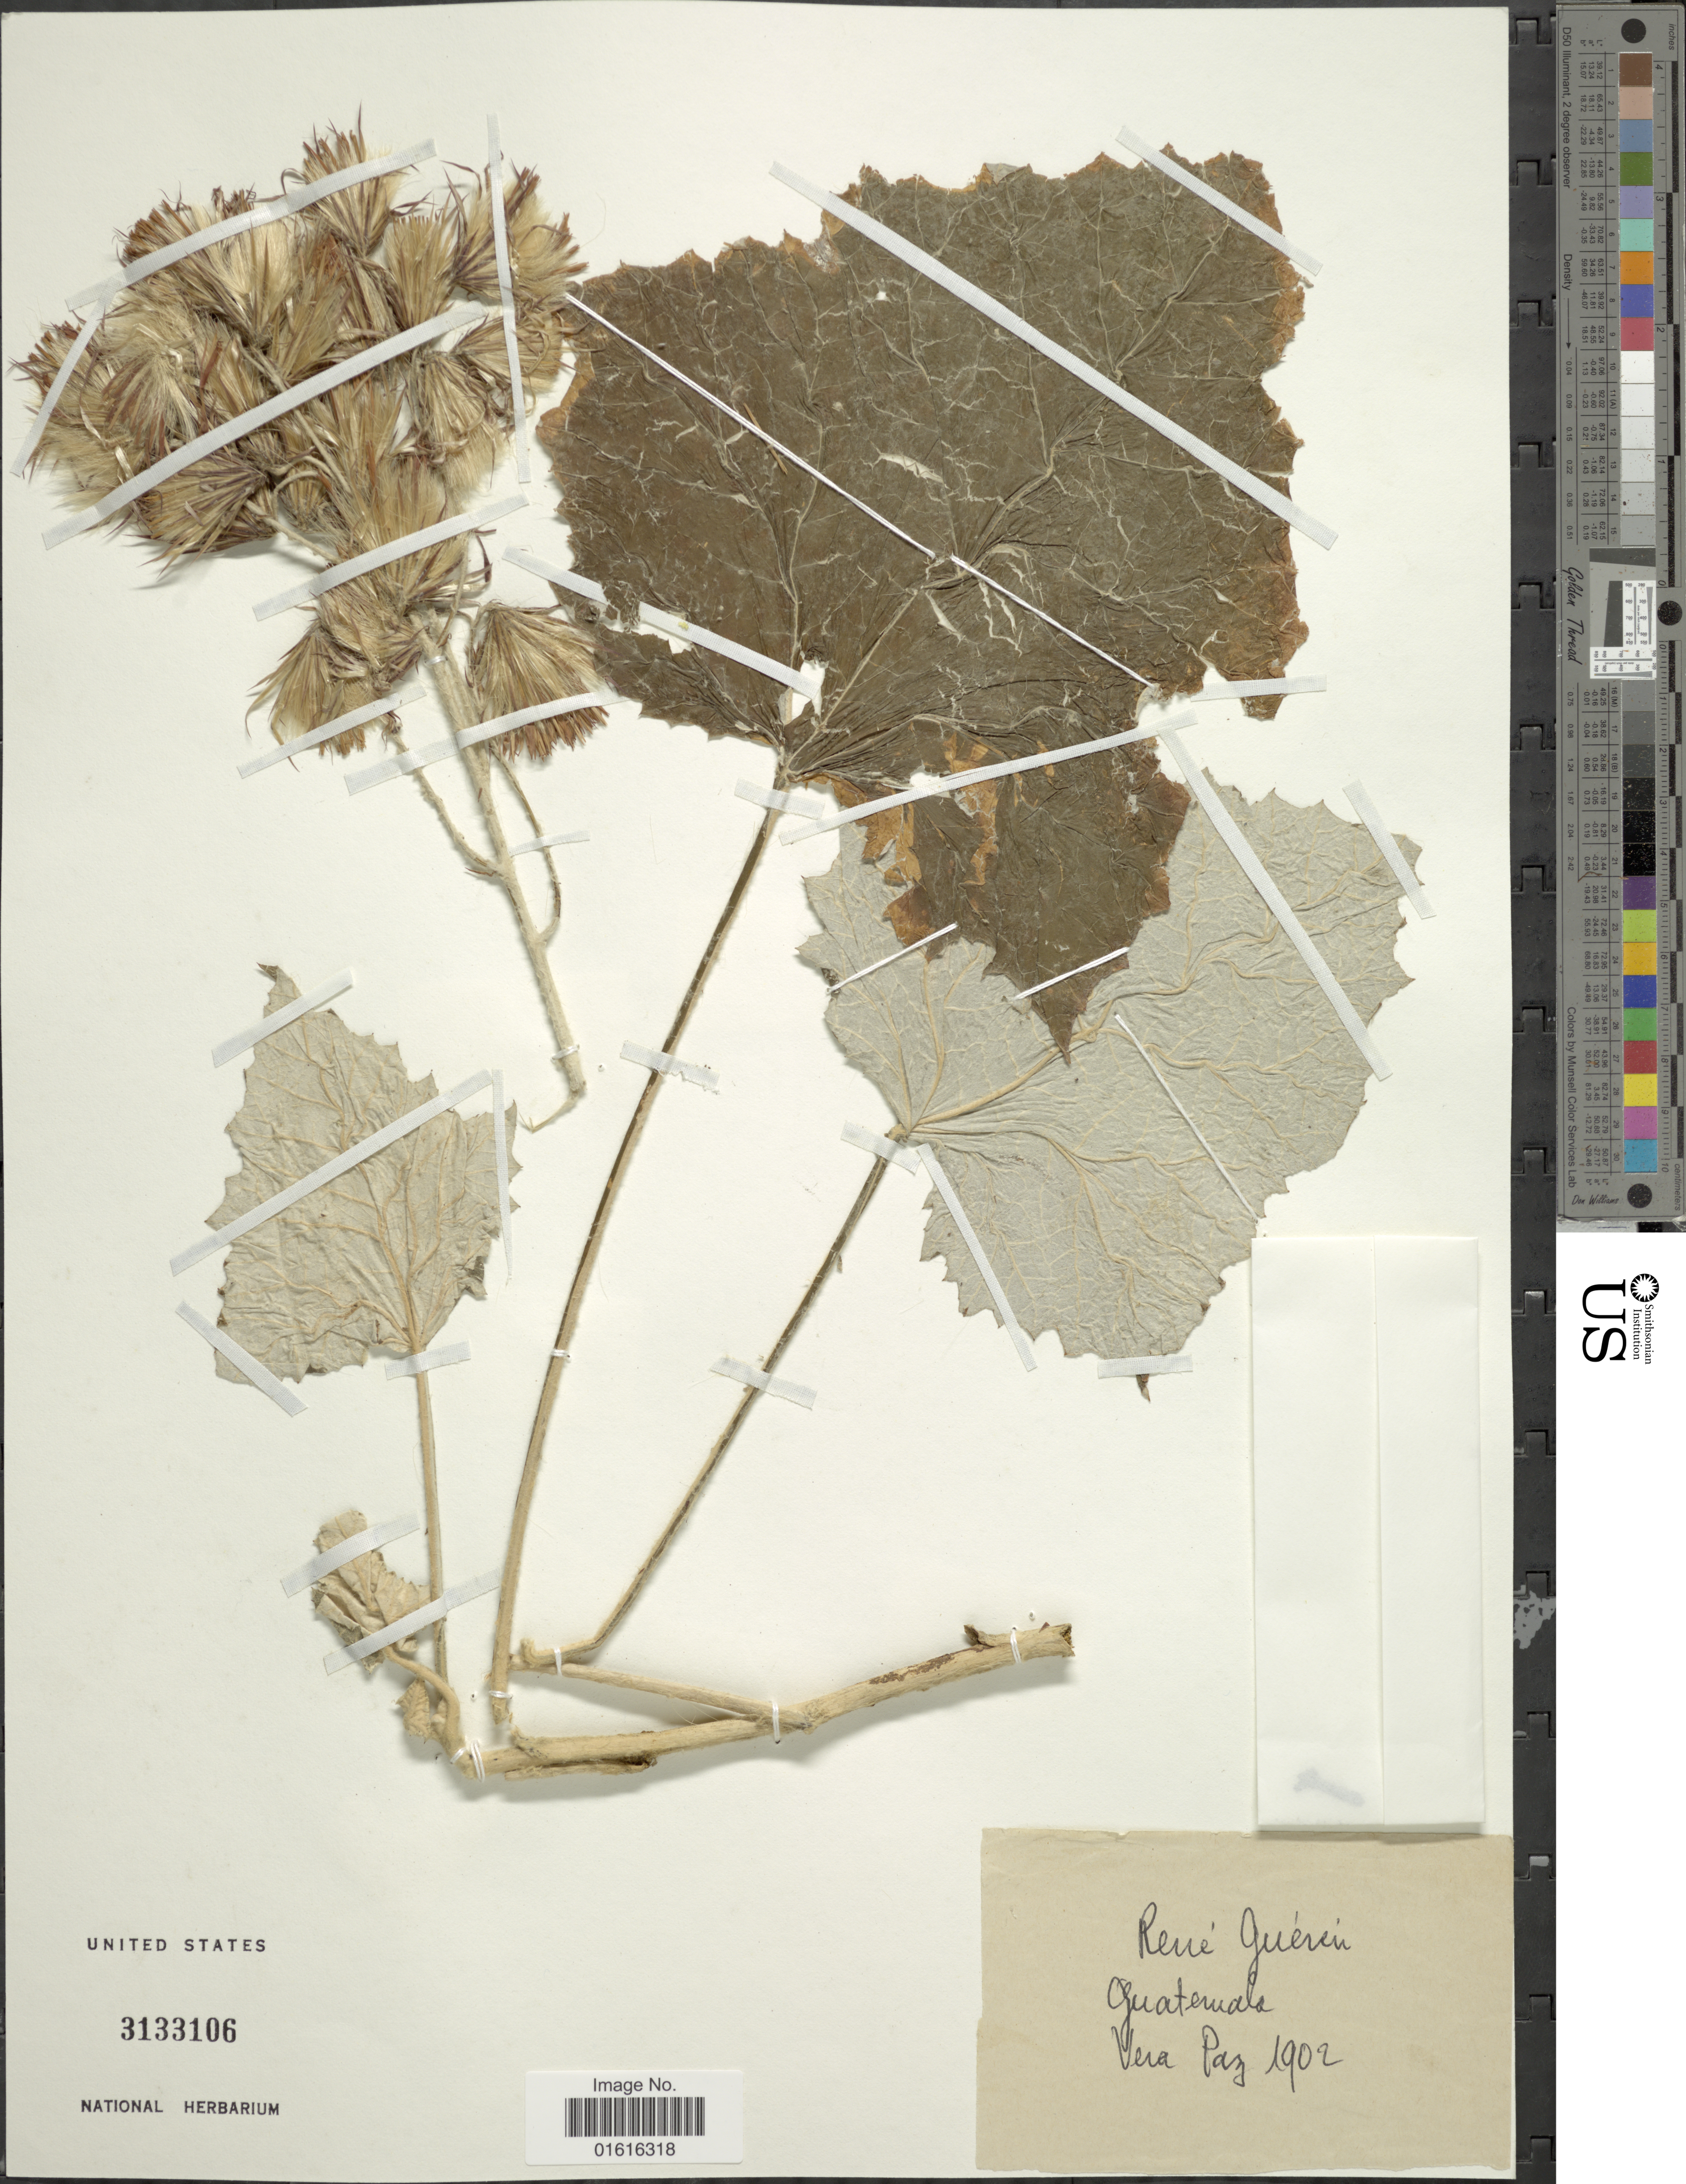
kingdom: Plantae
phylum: Tracheophyta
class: Magnoliopsida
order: Asterales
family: Asteraceae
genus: Onoseris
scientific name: Onoseris onoseroides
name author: (Kunth) B.L. Rob.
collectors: R. Querin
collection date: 1902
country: Guatemala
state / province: Alta Verapaz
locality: Vera Paz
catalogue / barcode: US 3133106